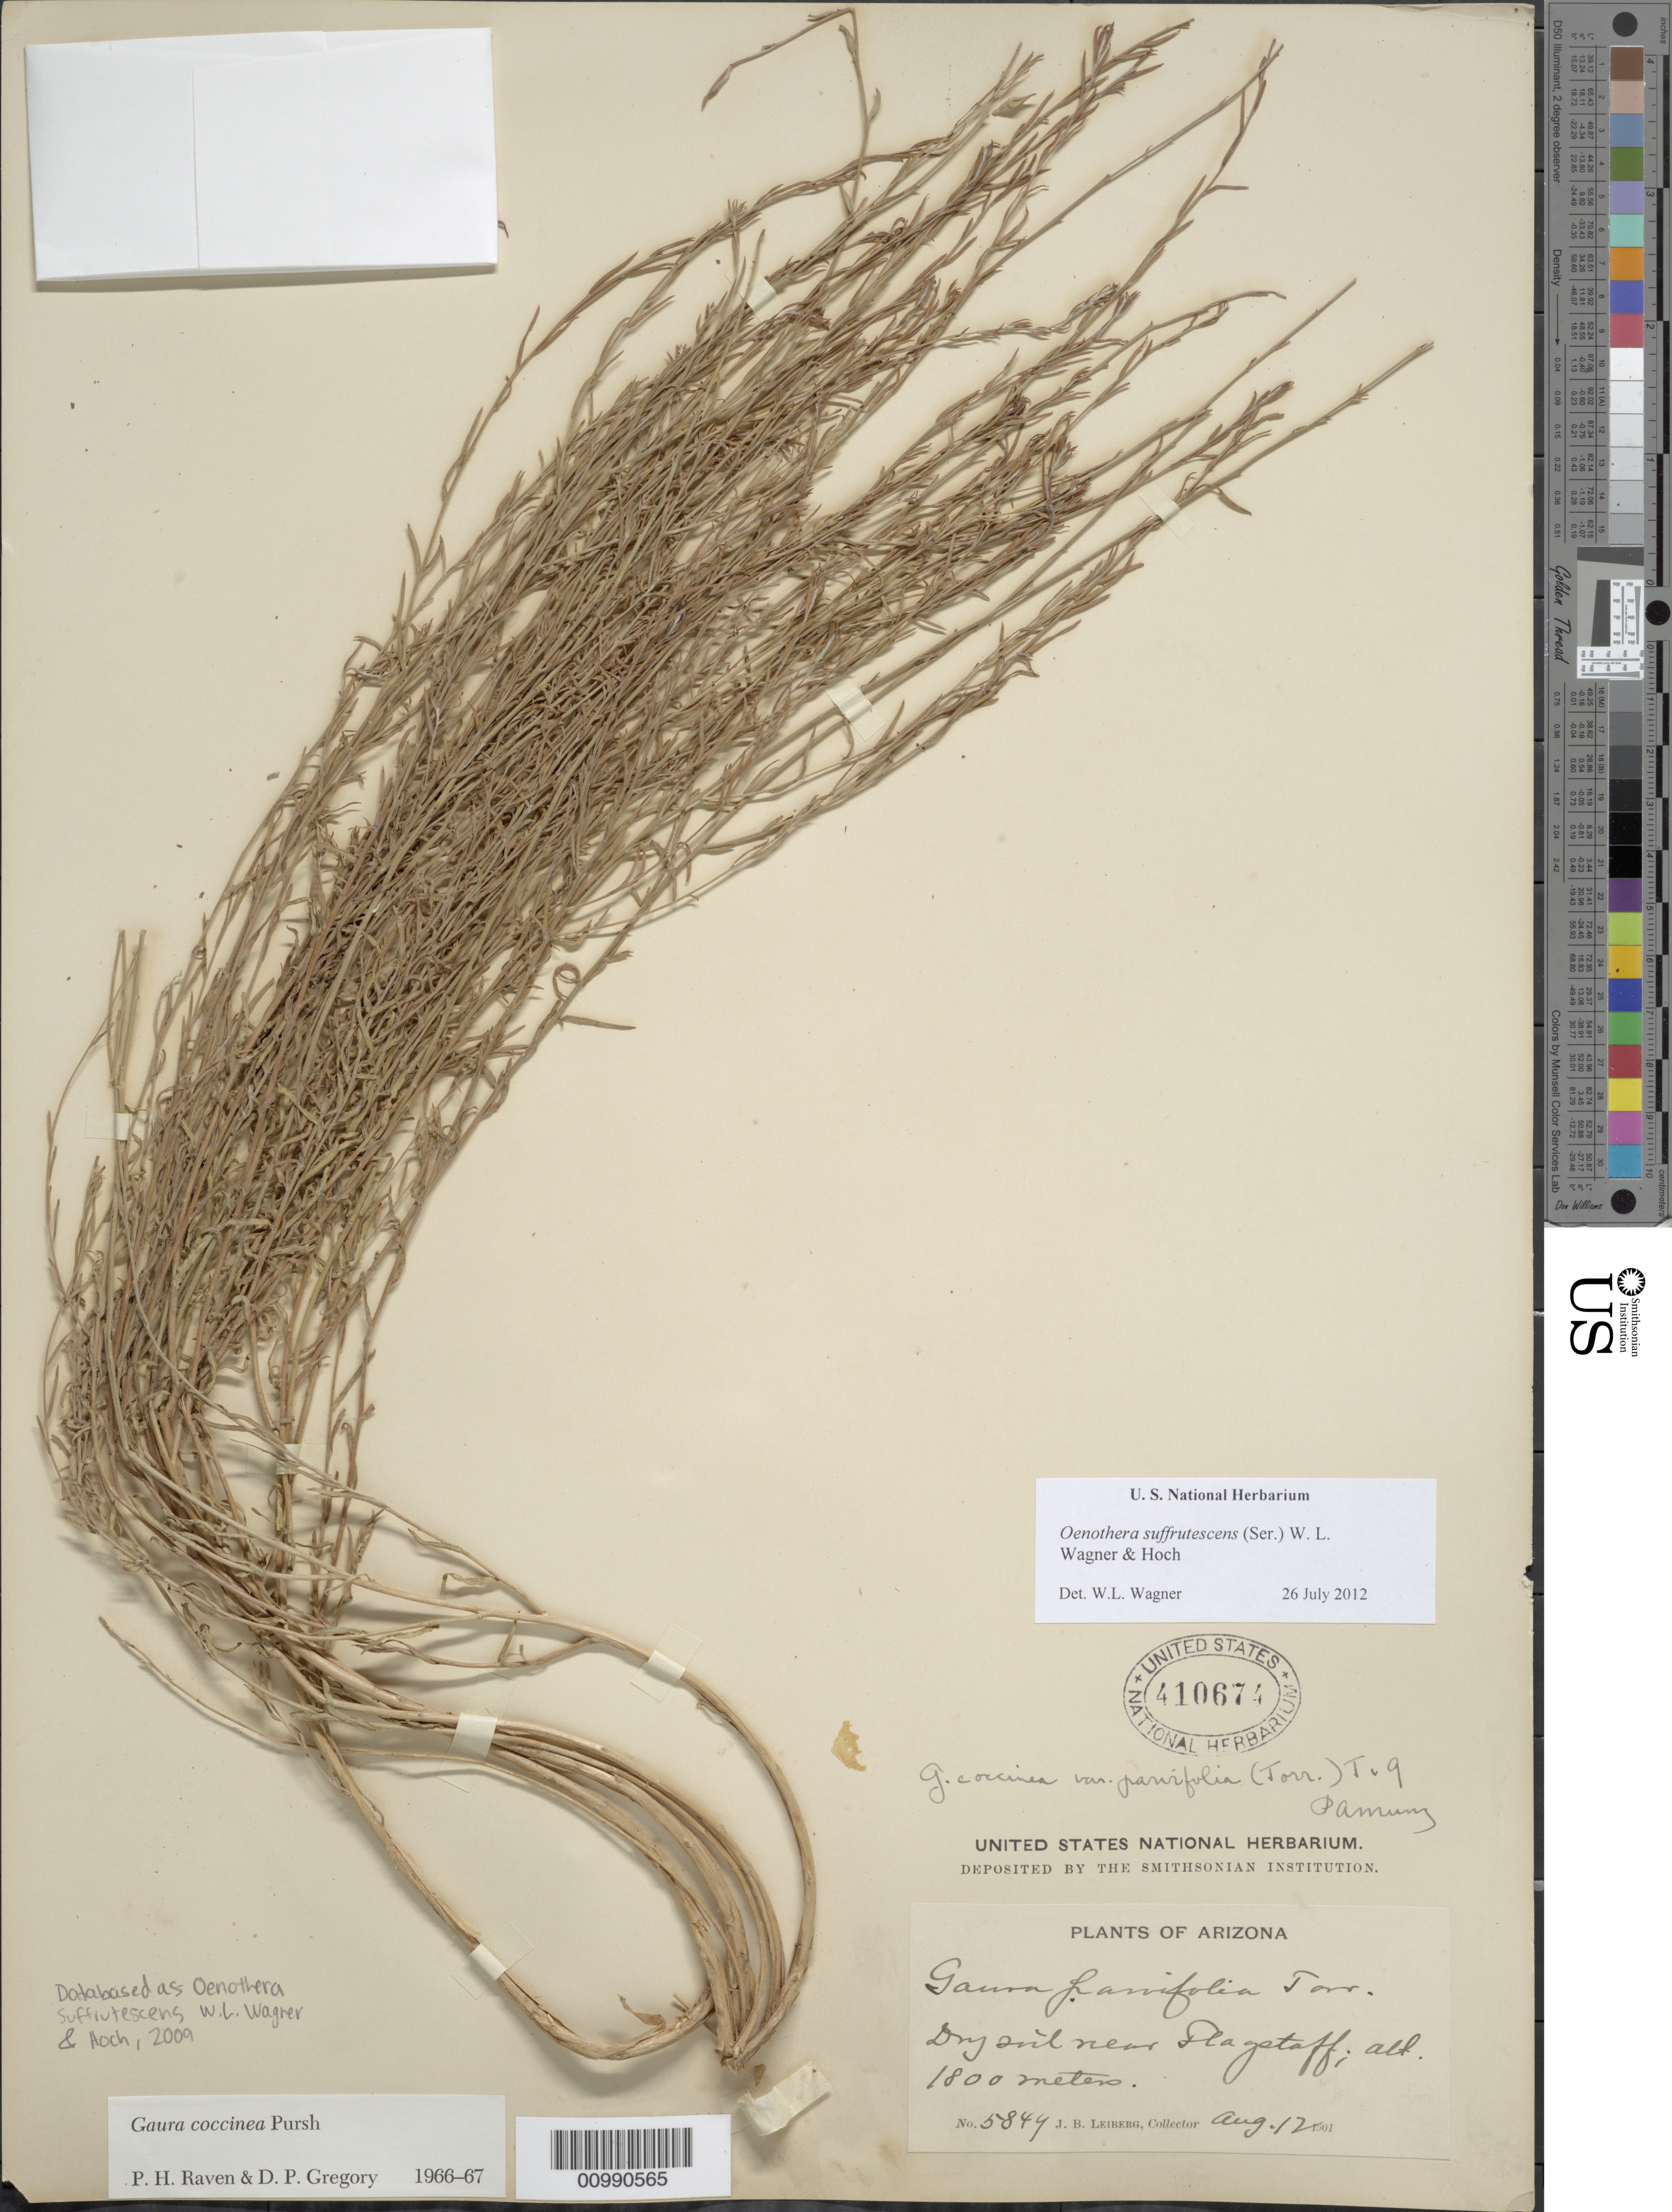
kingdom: Plantae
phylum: Tracheophyta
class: Magnoliopsida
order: Myrtales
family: Onagraceae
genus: Oenothera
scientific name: Oenothera suffrutescens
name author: (Ser.) W.L. Wagner & Hoch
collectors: J. Leiberg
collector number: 5849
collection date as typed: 12 Aug 1901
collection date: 1901-08-12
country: United States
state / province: Arizona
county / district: Coconino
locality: Flagstaff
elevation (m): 1800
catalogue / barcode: US 410674